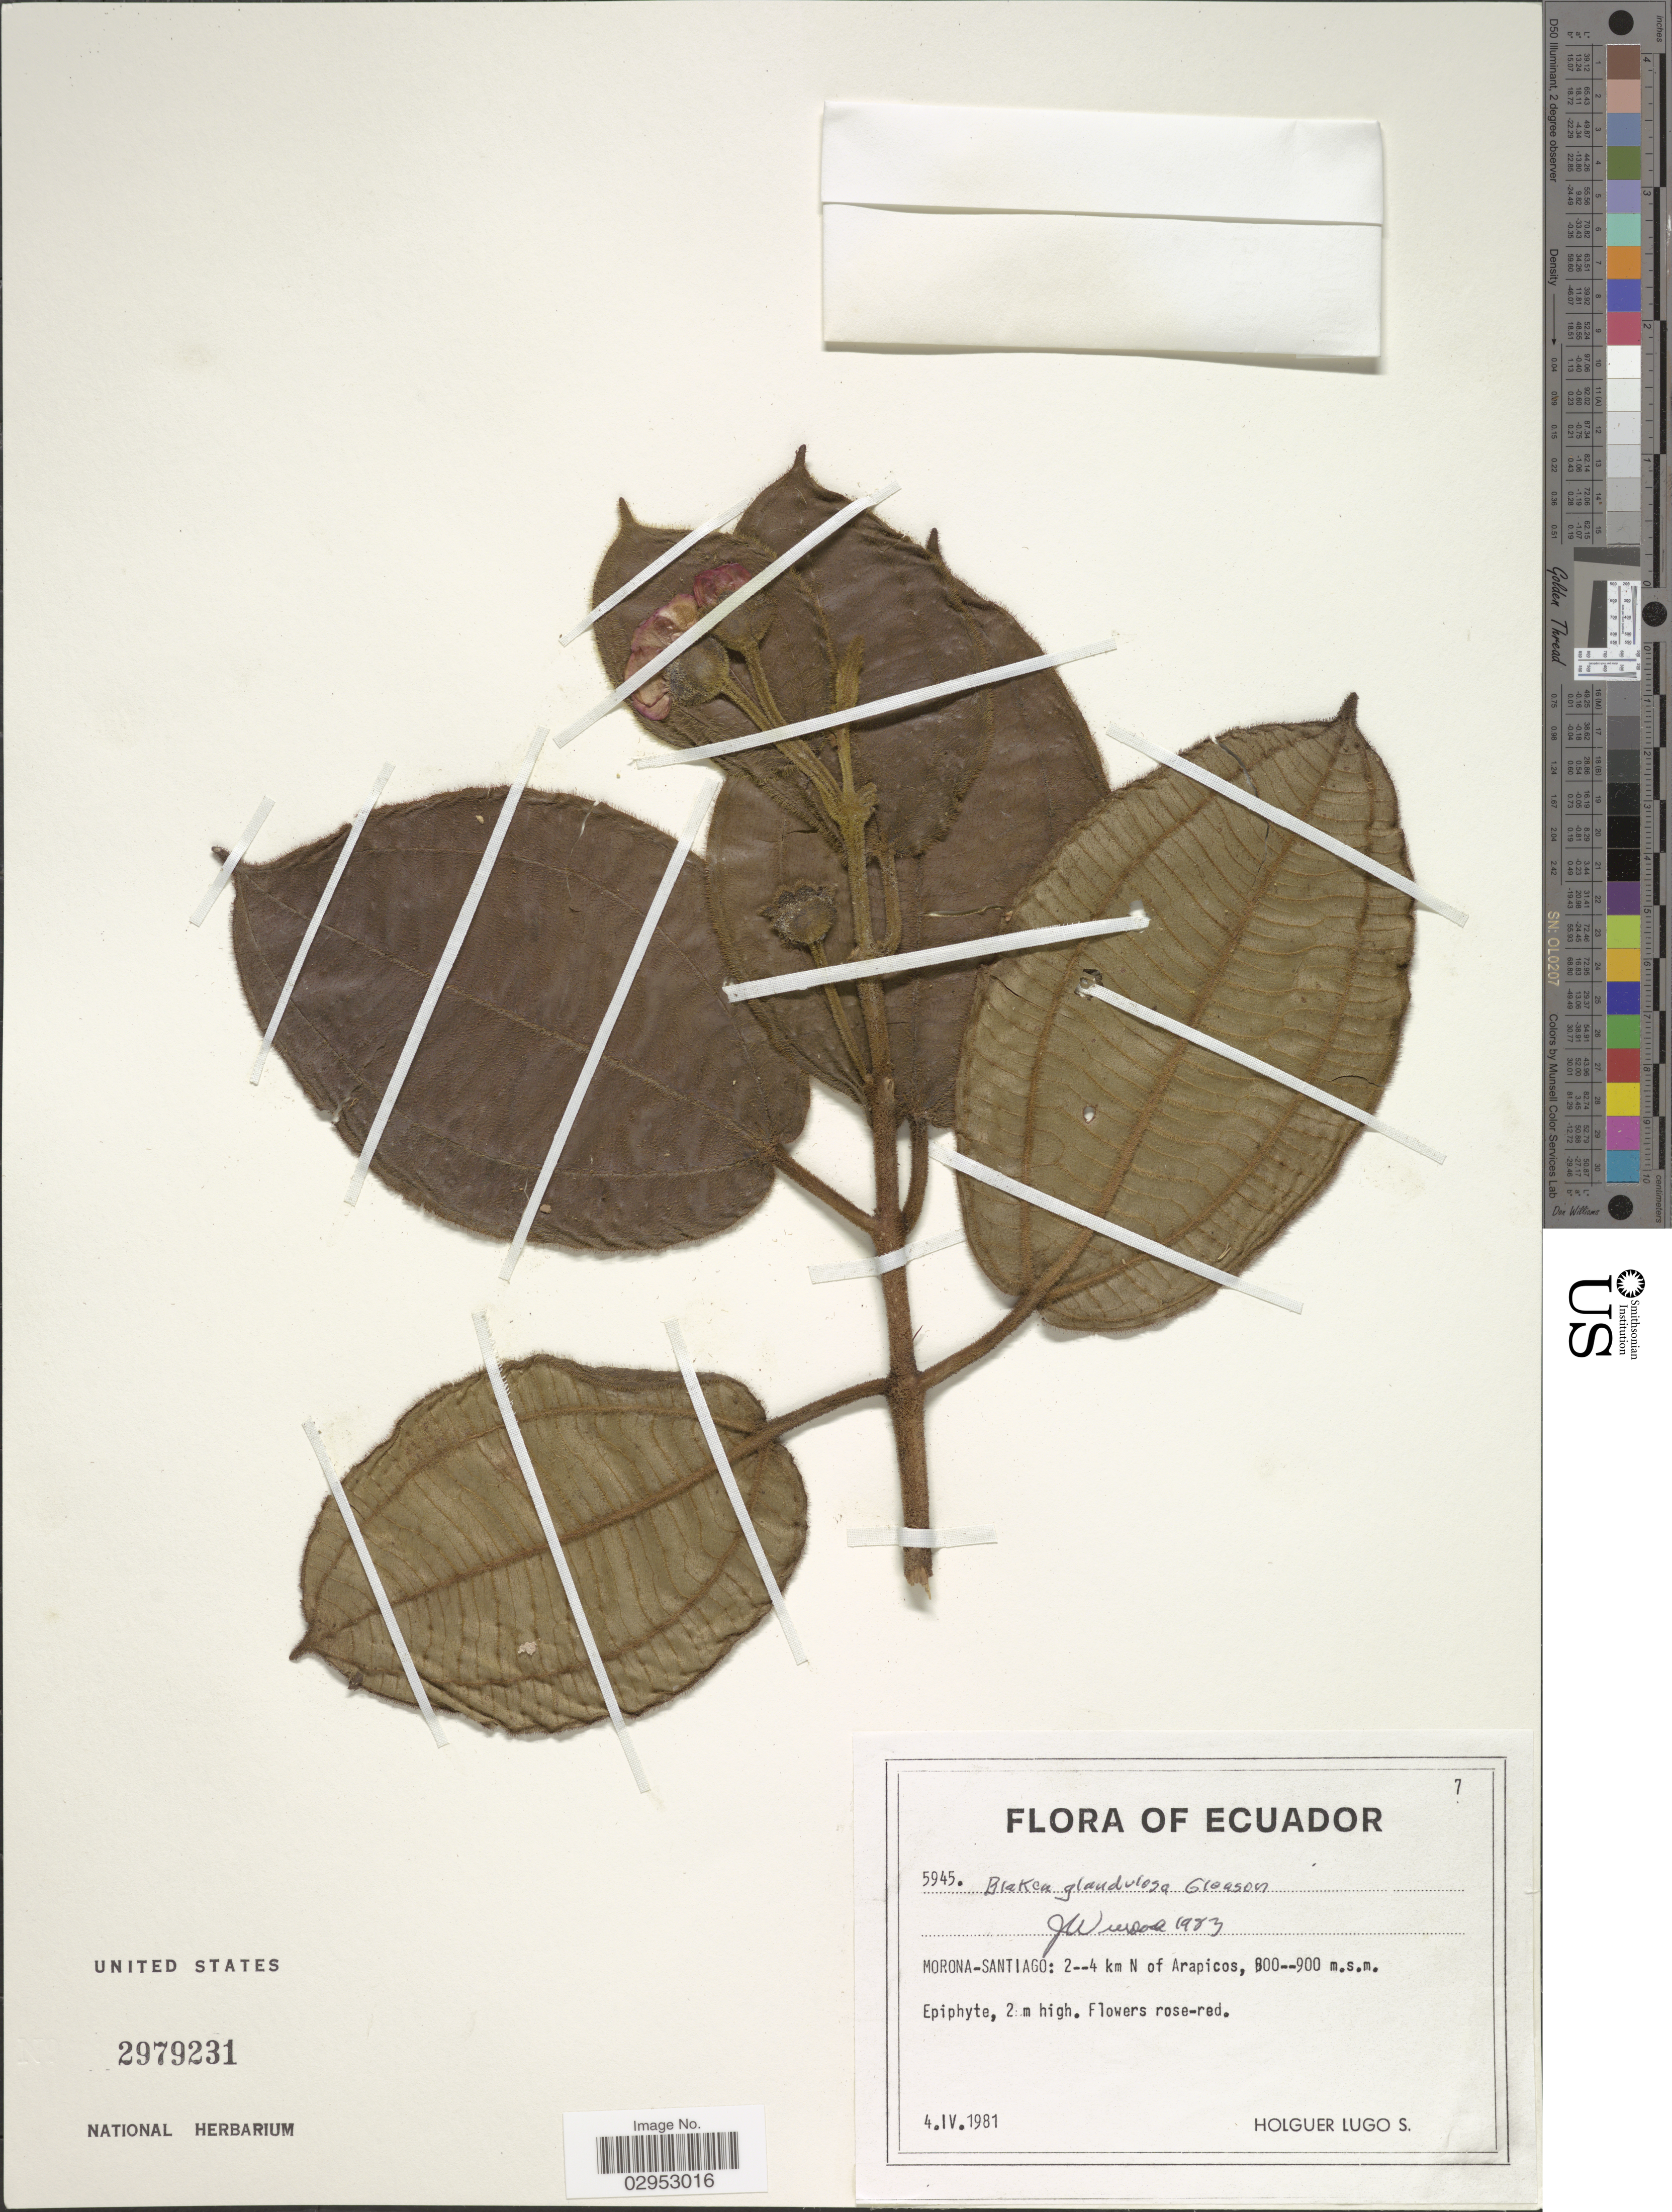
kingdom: Plantae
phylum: Tracheophyta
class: Magnoliopsida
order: Myrtales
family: Melastomataceae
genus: Blakea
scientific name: Blakea glandulosa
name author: Gleason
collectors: H. Lugo S.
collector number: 5945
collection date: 1981-04-04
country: Ecuador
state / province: Morona-Santiago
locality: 2--4 km N of Arapicos.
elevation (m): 800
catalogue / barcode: US 2979231